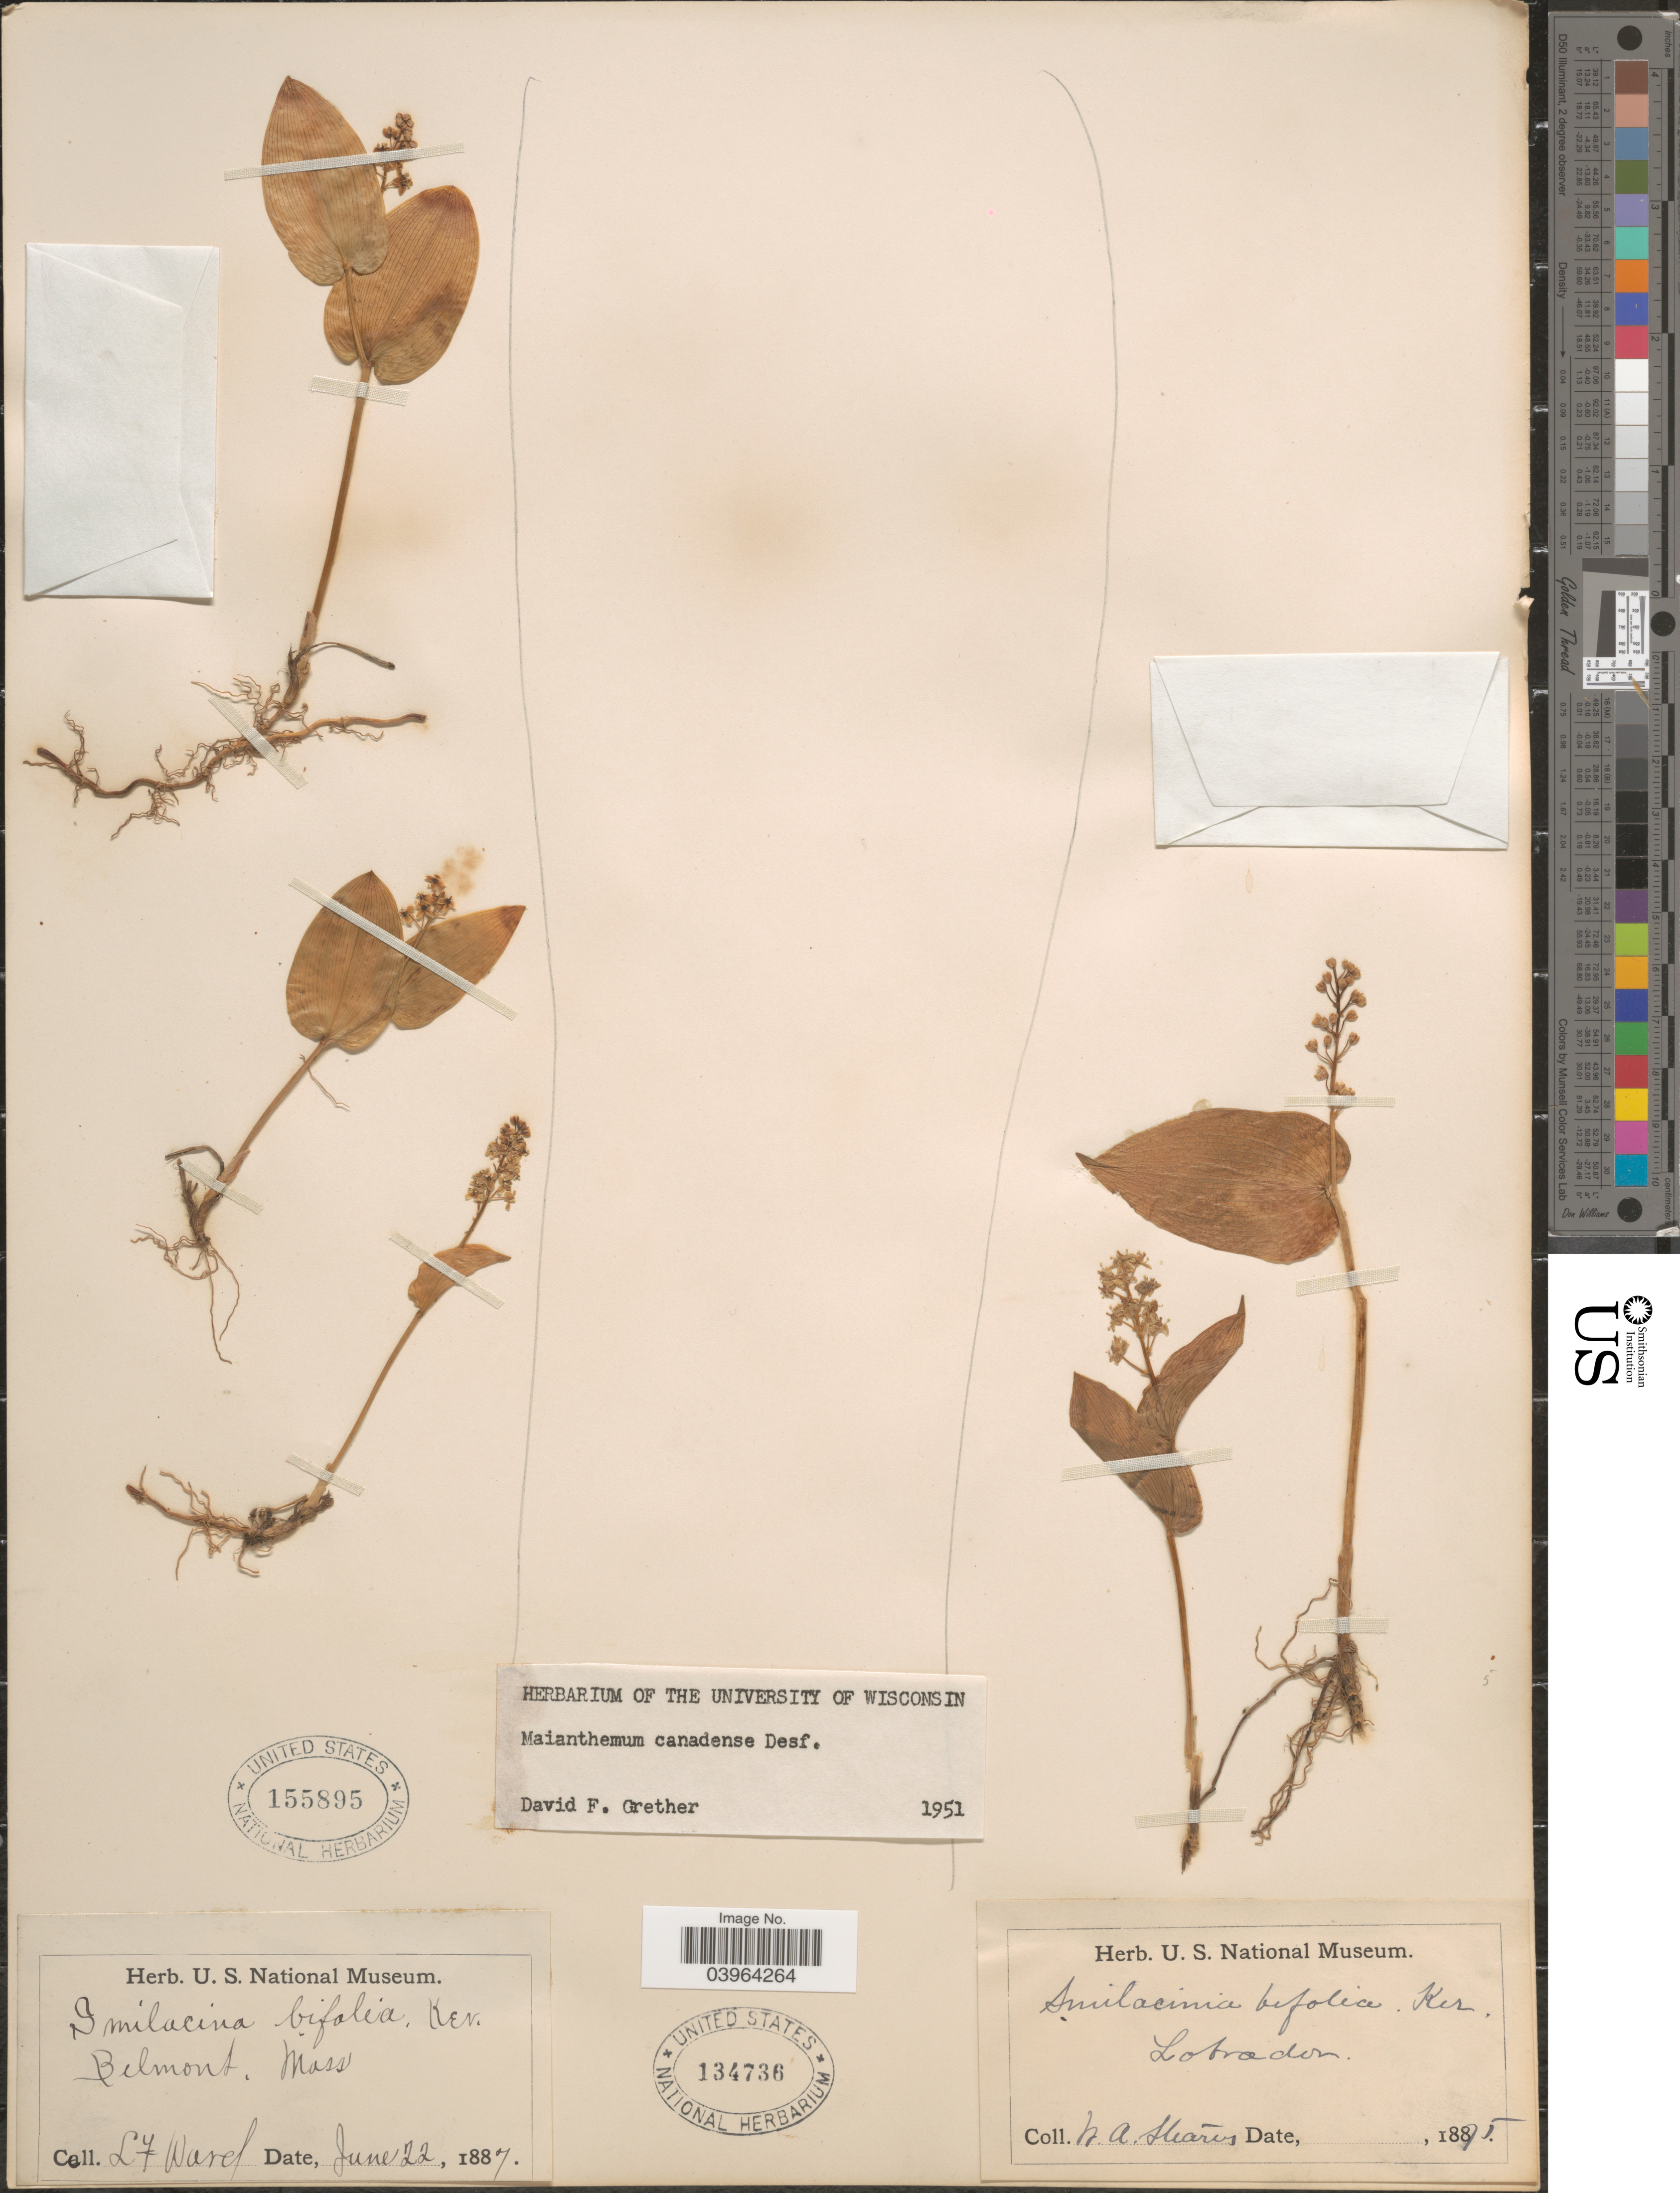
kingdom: Plantae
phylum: Tracheophyta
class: Liliopsida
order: Asparagales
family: Asparagaceae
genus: Maianthemum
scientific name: Maianthemum canadense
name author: Desf.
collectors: L. Ward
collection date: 1887-06-22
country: United States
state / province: Massachusetts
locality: Belmont.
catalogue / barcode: US 155895-2